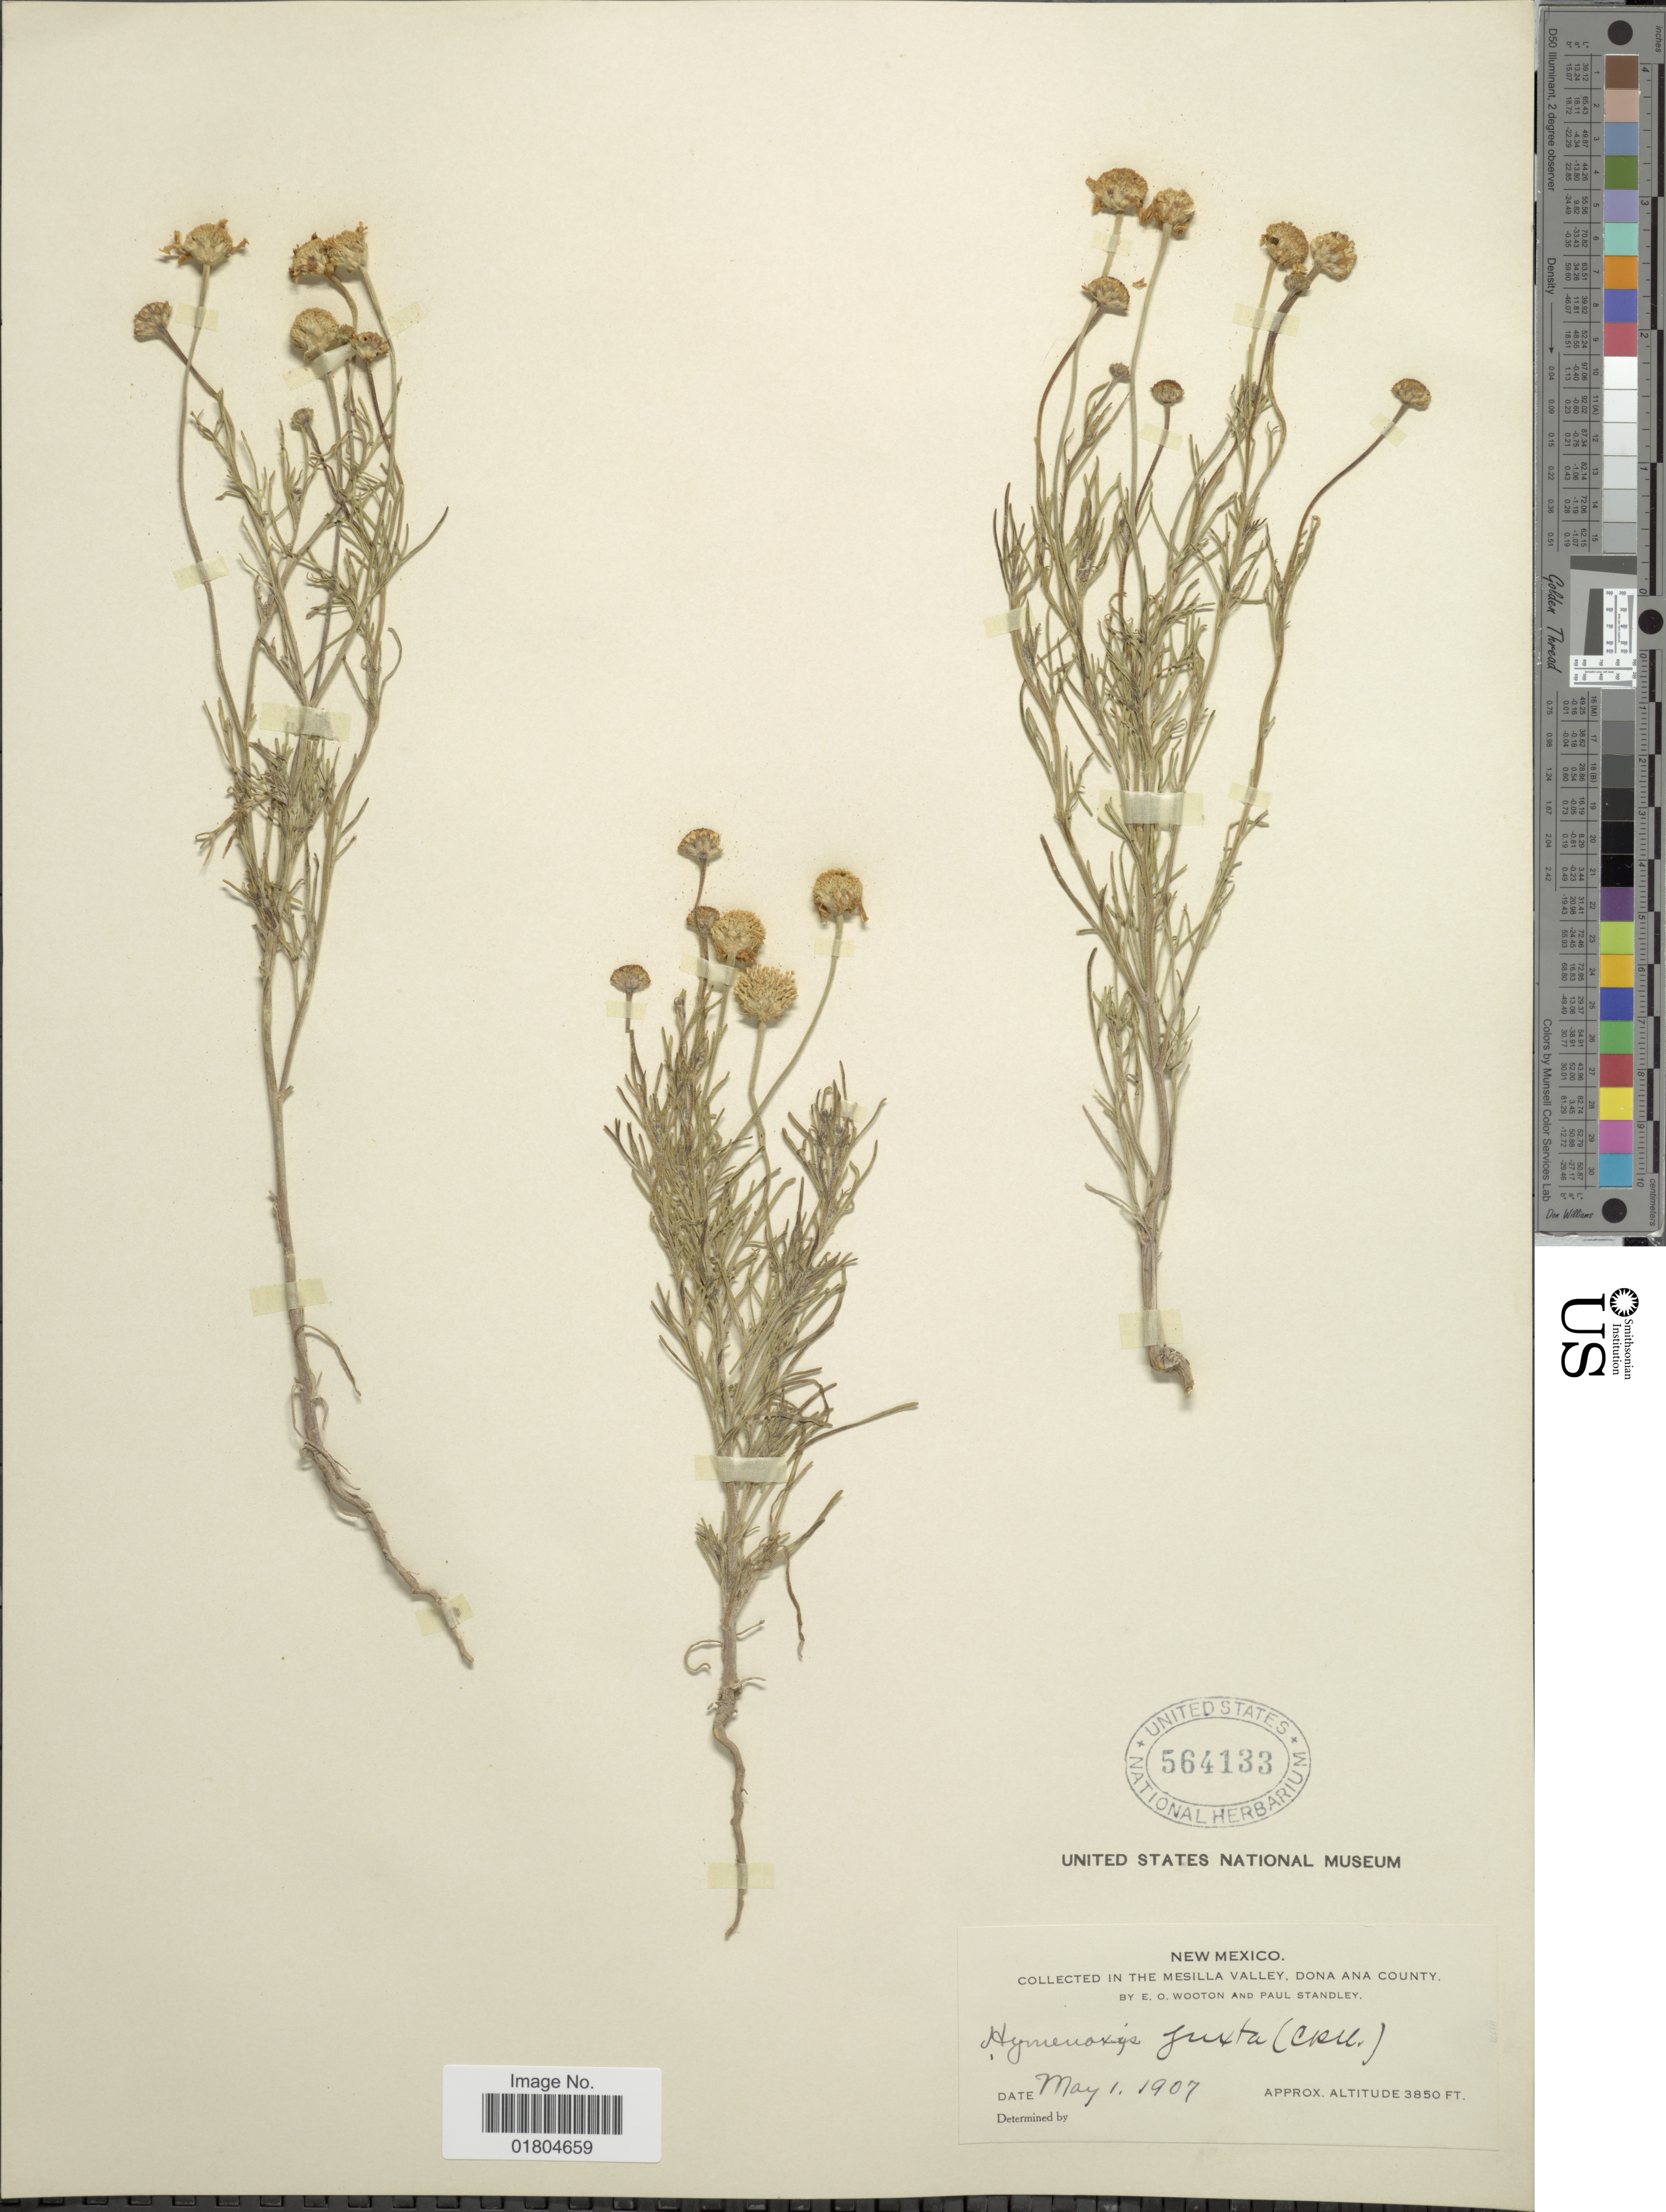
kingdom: Plantae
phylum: Tracheophyta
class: Magnoliopsida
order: Asterales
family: Asteraceae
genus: Hymenoxys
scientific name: Hymenoxys odorata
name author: DC.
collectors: E. O. Wooton & P. C. Standley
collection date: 1907-05-01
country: United States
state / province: New Mexico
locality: The Mesilla Valley, Dona Ana County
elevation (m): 1173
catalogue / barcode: US 564133